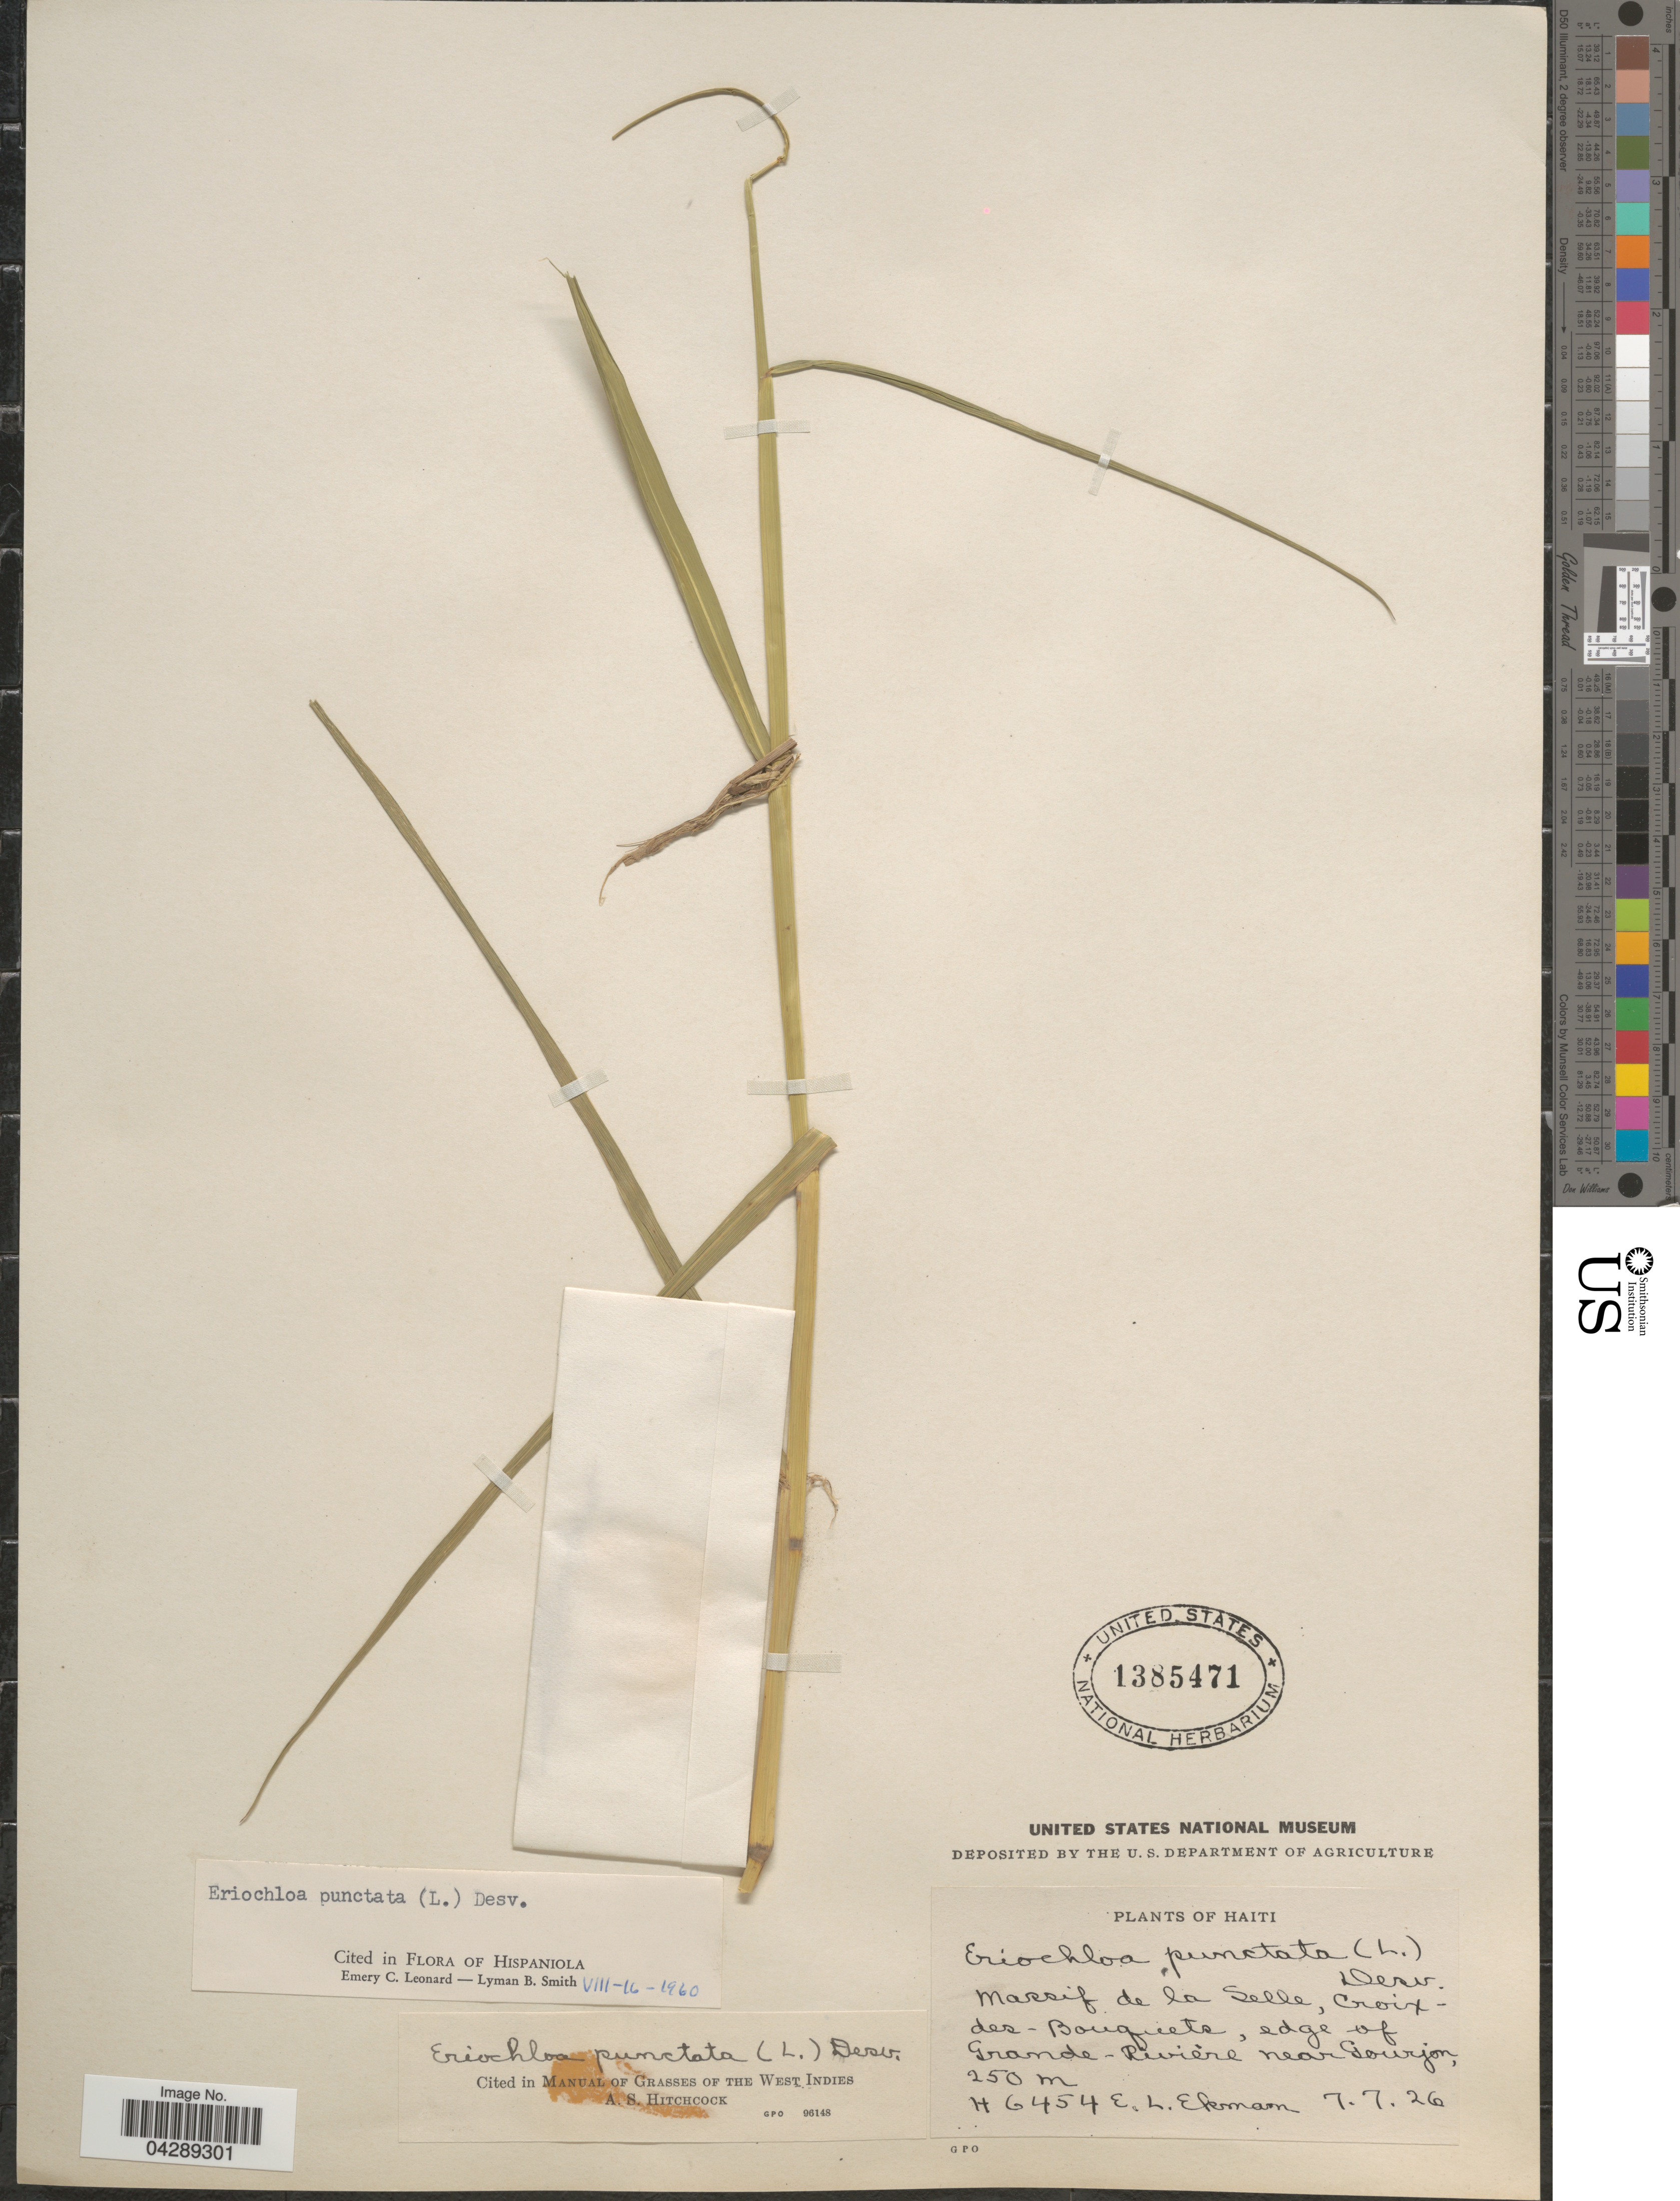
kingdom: Plantae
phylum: Tracheophyta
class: Liliopsida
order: Poales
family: Poaceae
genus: Eriochloa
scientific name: Eriochloa punctata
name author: (L.) Desv. ex Ham.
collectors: E. L. Ekman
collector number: H6454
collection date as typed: Transcribed d/m/y: 7/7/26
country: Haiti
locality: Massif de la Selle, Croixdes-Bouquete, edge of Grande-Rivière near Gourjon.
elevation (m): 250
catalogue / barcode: US 1385471